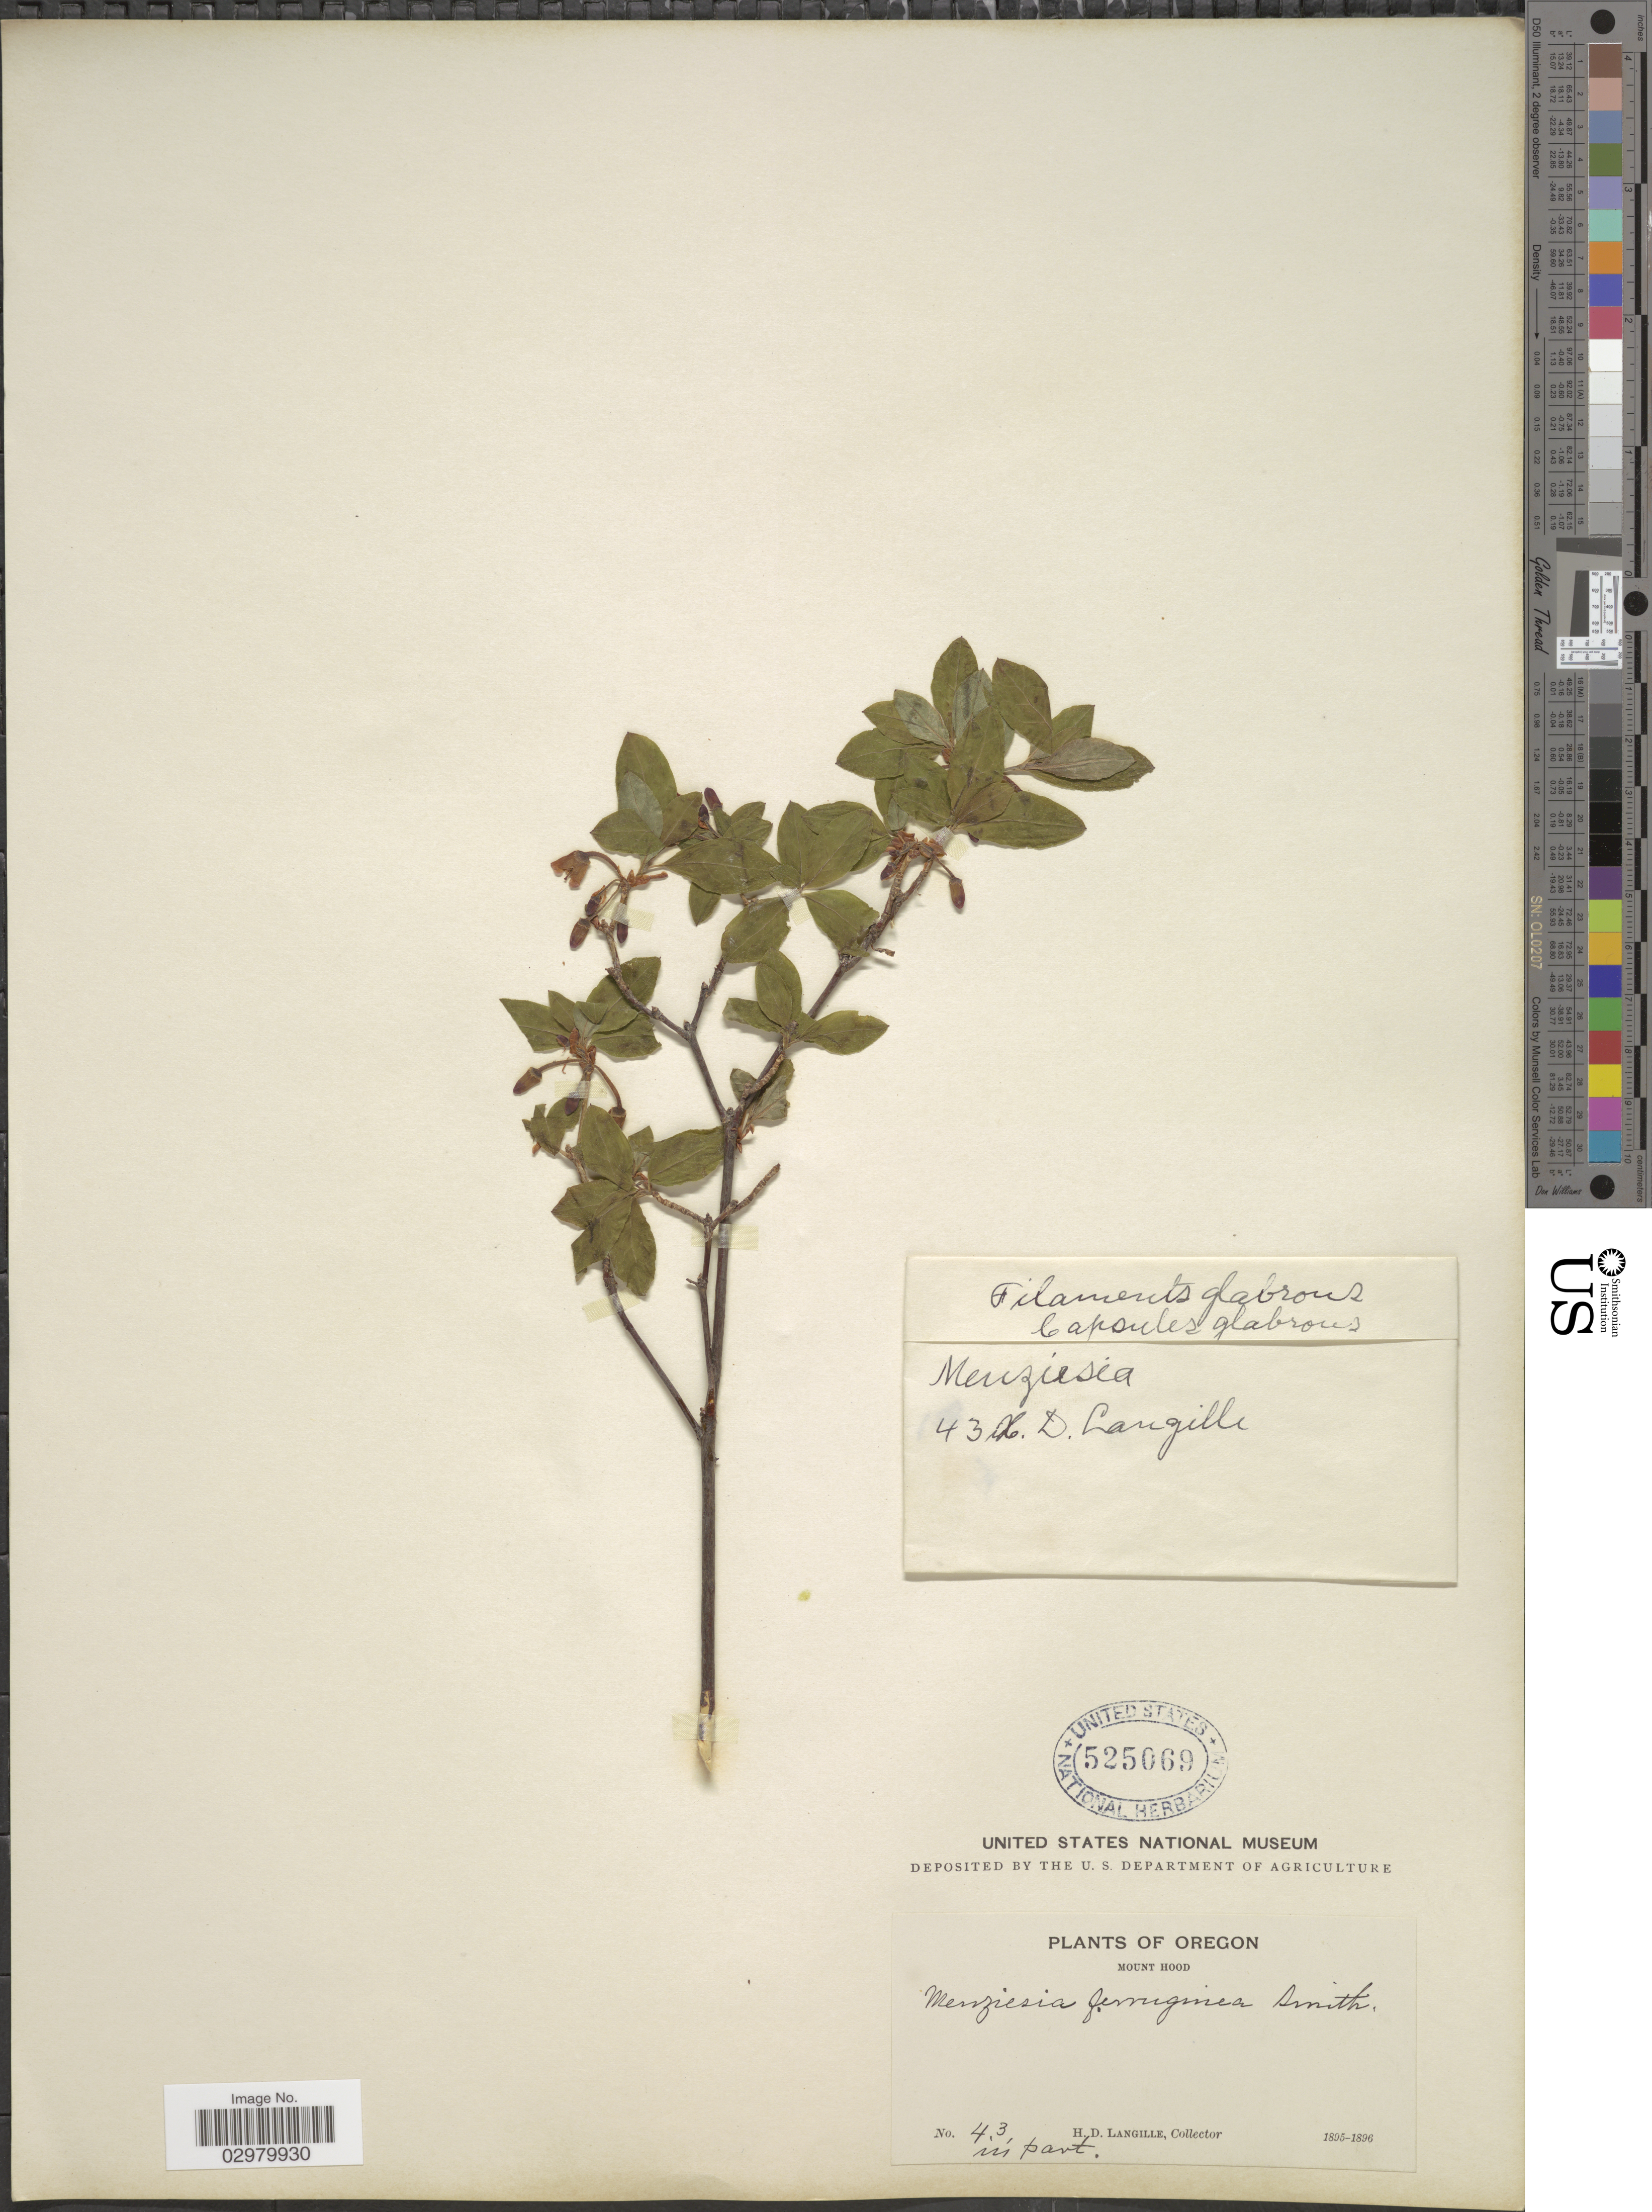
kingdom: Plantae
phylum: Tracheophyta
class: Magnoliopsida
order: Ericales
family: Ericaceae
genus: Menziesia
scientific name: Menziesia ferruginea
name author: Sm.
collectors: H. Langille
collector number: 43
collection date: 1895/1896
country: United States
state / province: Oregon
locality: Mount Hood.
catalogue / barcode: US 525069